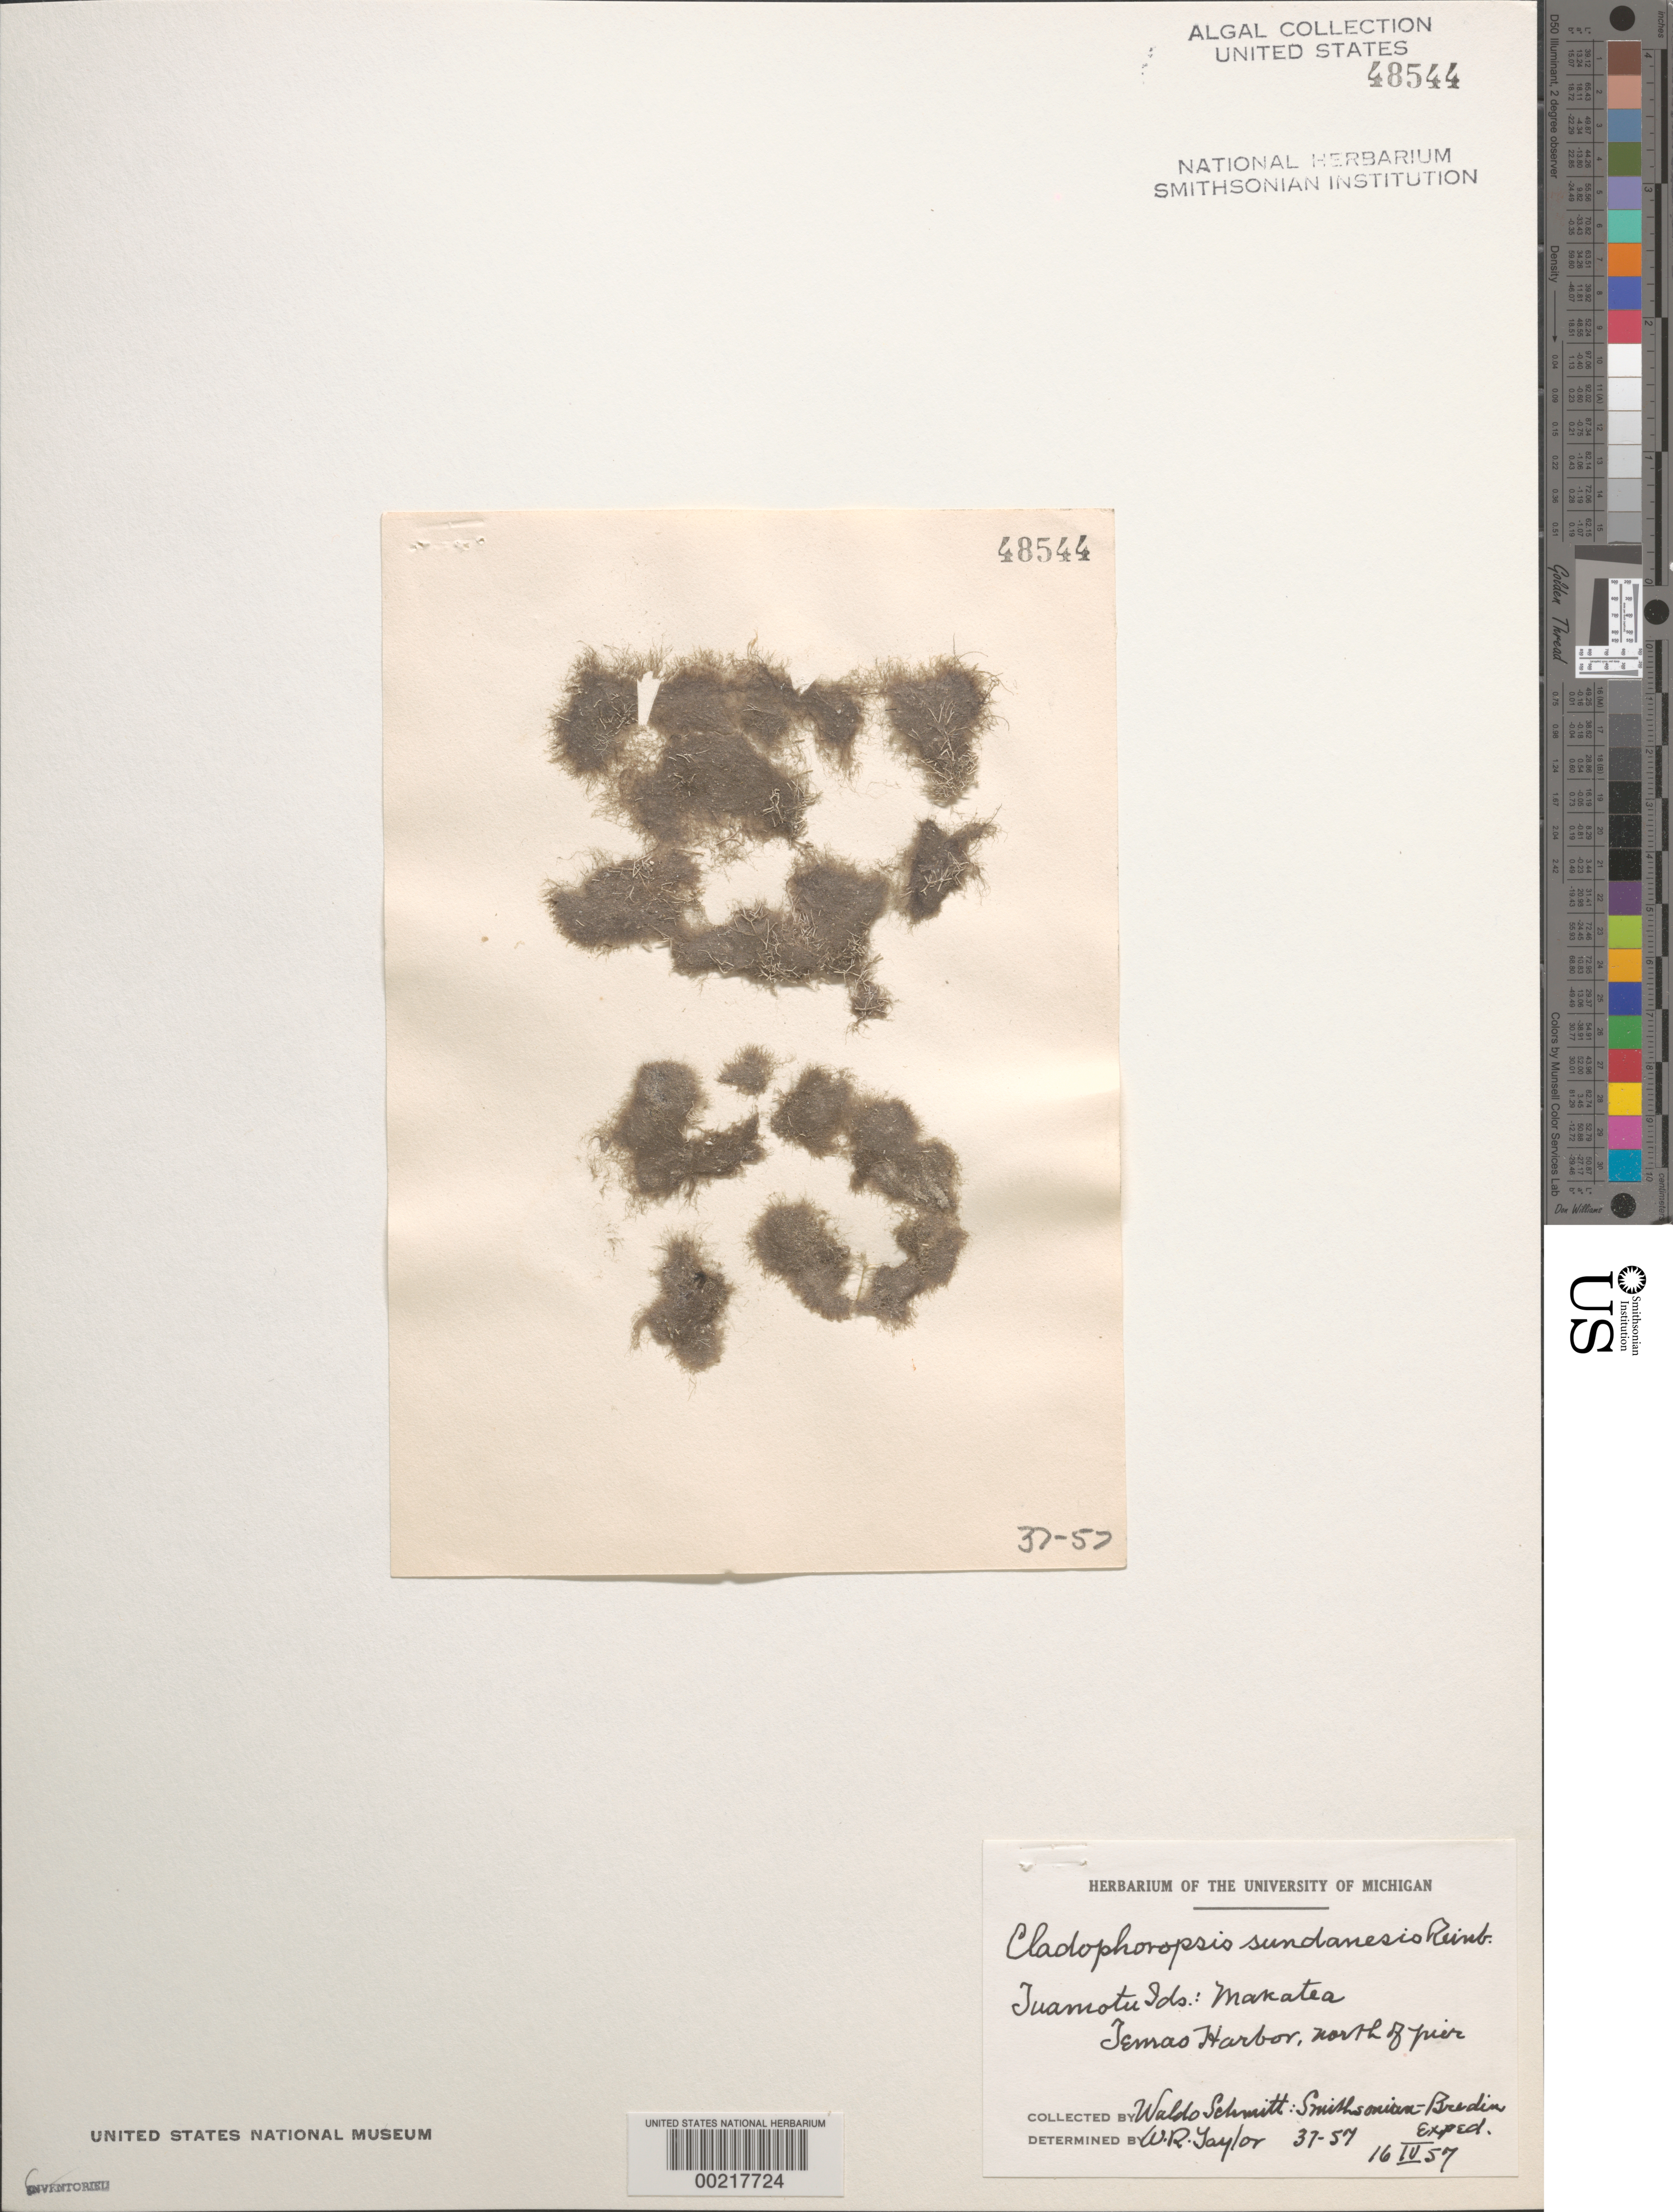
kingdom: Plantae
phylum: Chlorophyta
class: Ulvophyceae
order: Siphonocladales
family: Boodleaceae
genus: Cladophoropsis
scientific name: Cladophoropsis fasciculata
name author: (Kjellm.) N.Wille in Engl. & Prantl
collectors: W. L. Schmitt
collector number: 37-57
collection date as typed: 16 Apr 1957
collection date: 1957-04-16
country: French Polynesia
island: Makatea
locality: Temas Harbor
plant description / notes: Smithsonian-Bredin Expedition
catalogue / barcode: US 48544